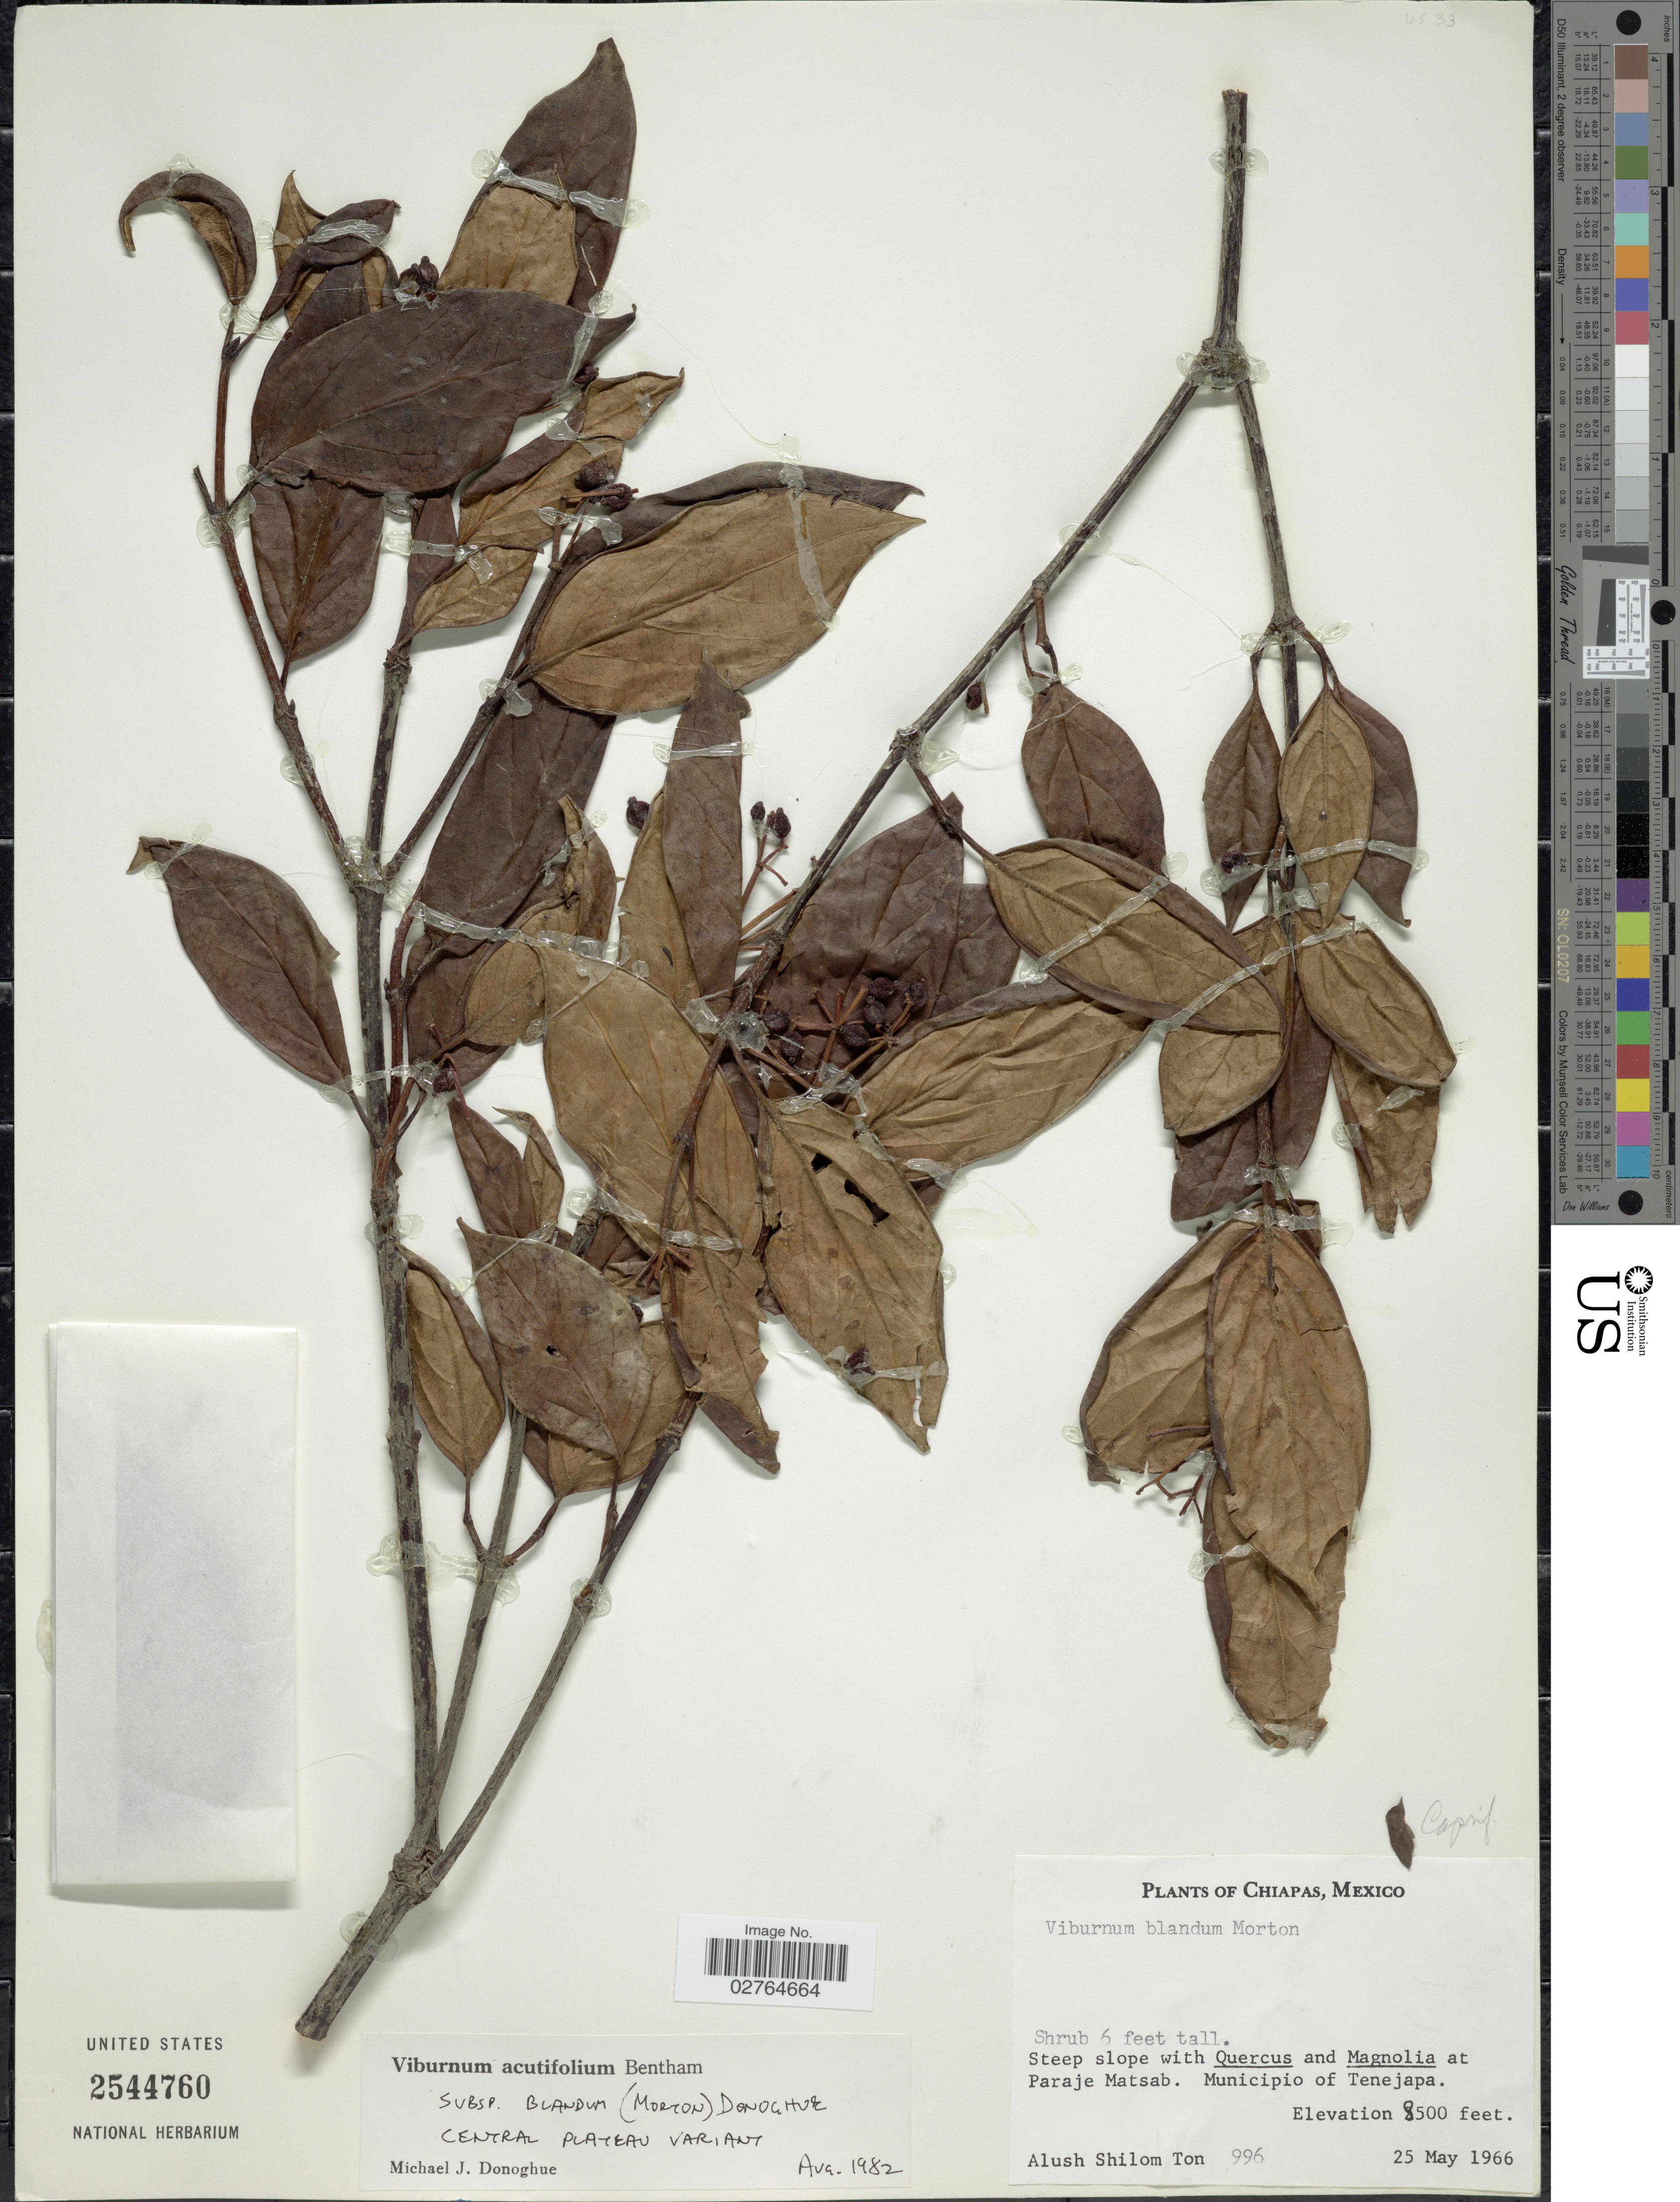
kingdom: Plantae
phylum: Tracheophyta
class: Magnoliopsida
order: Dipsacales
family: Viburnaceae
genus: Viburnum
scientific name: Viburnum acutifolium subsp. blandum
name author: (C.V. Morton) Villarreal & A.E. Estrada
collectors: A. S. Ton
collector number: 996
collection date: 1966-05-25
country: Mexico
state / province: Chiapas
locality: Paraje Matsab. Municipio of Tenejapa.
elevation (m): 2591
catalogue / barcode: US 2544760